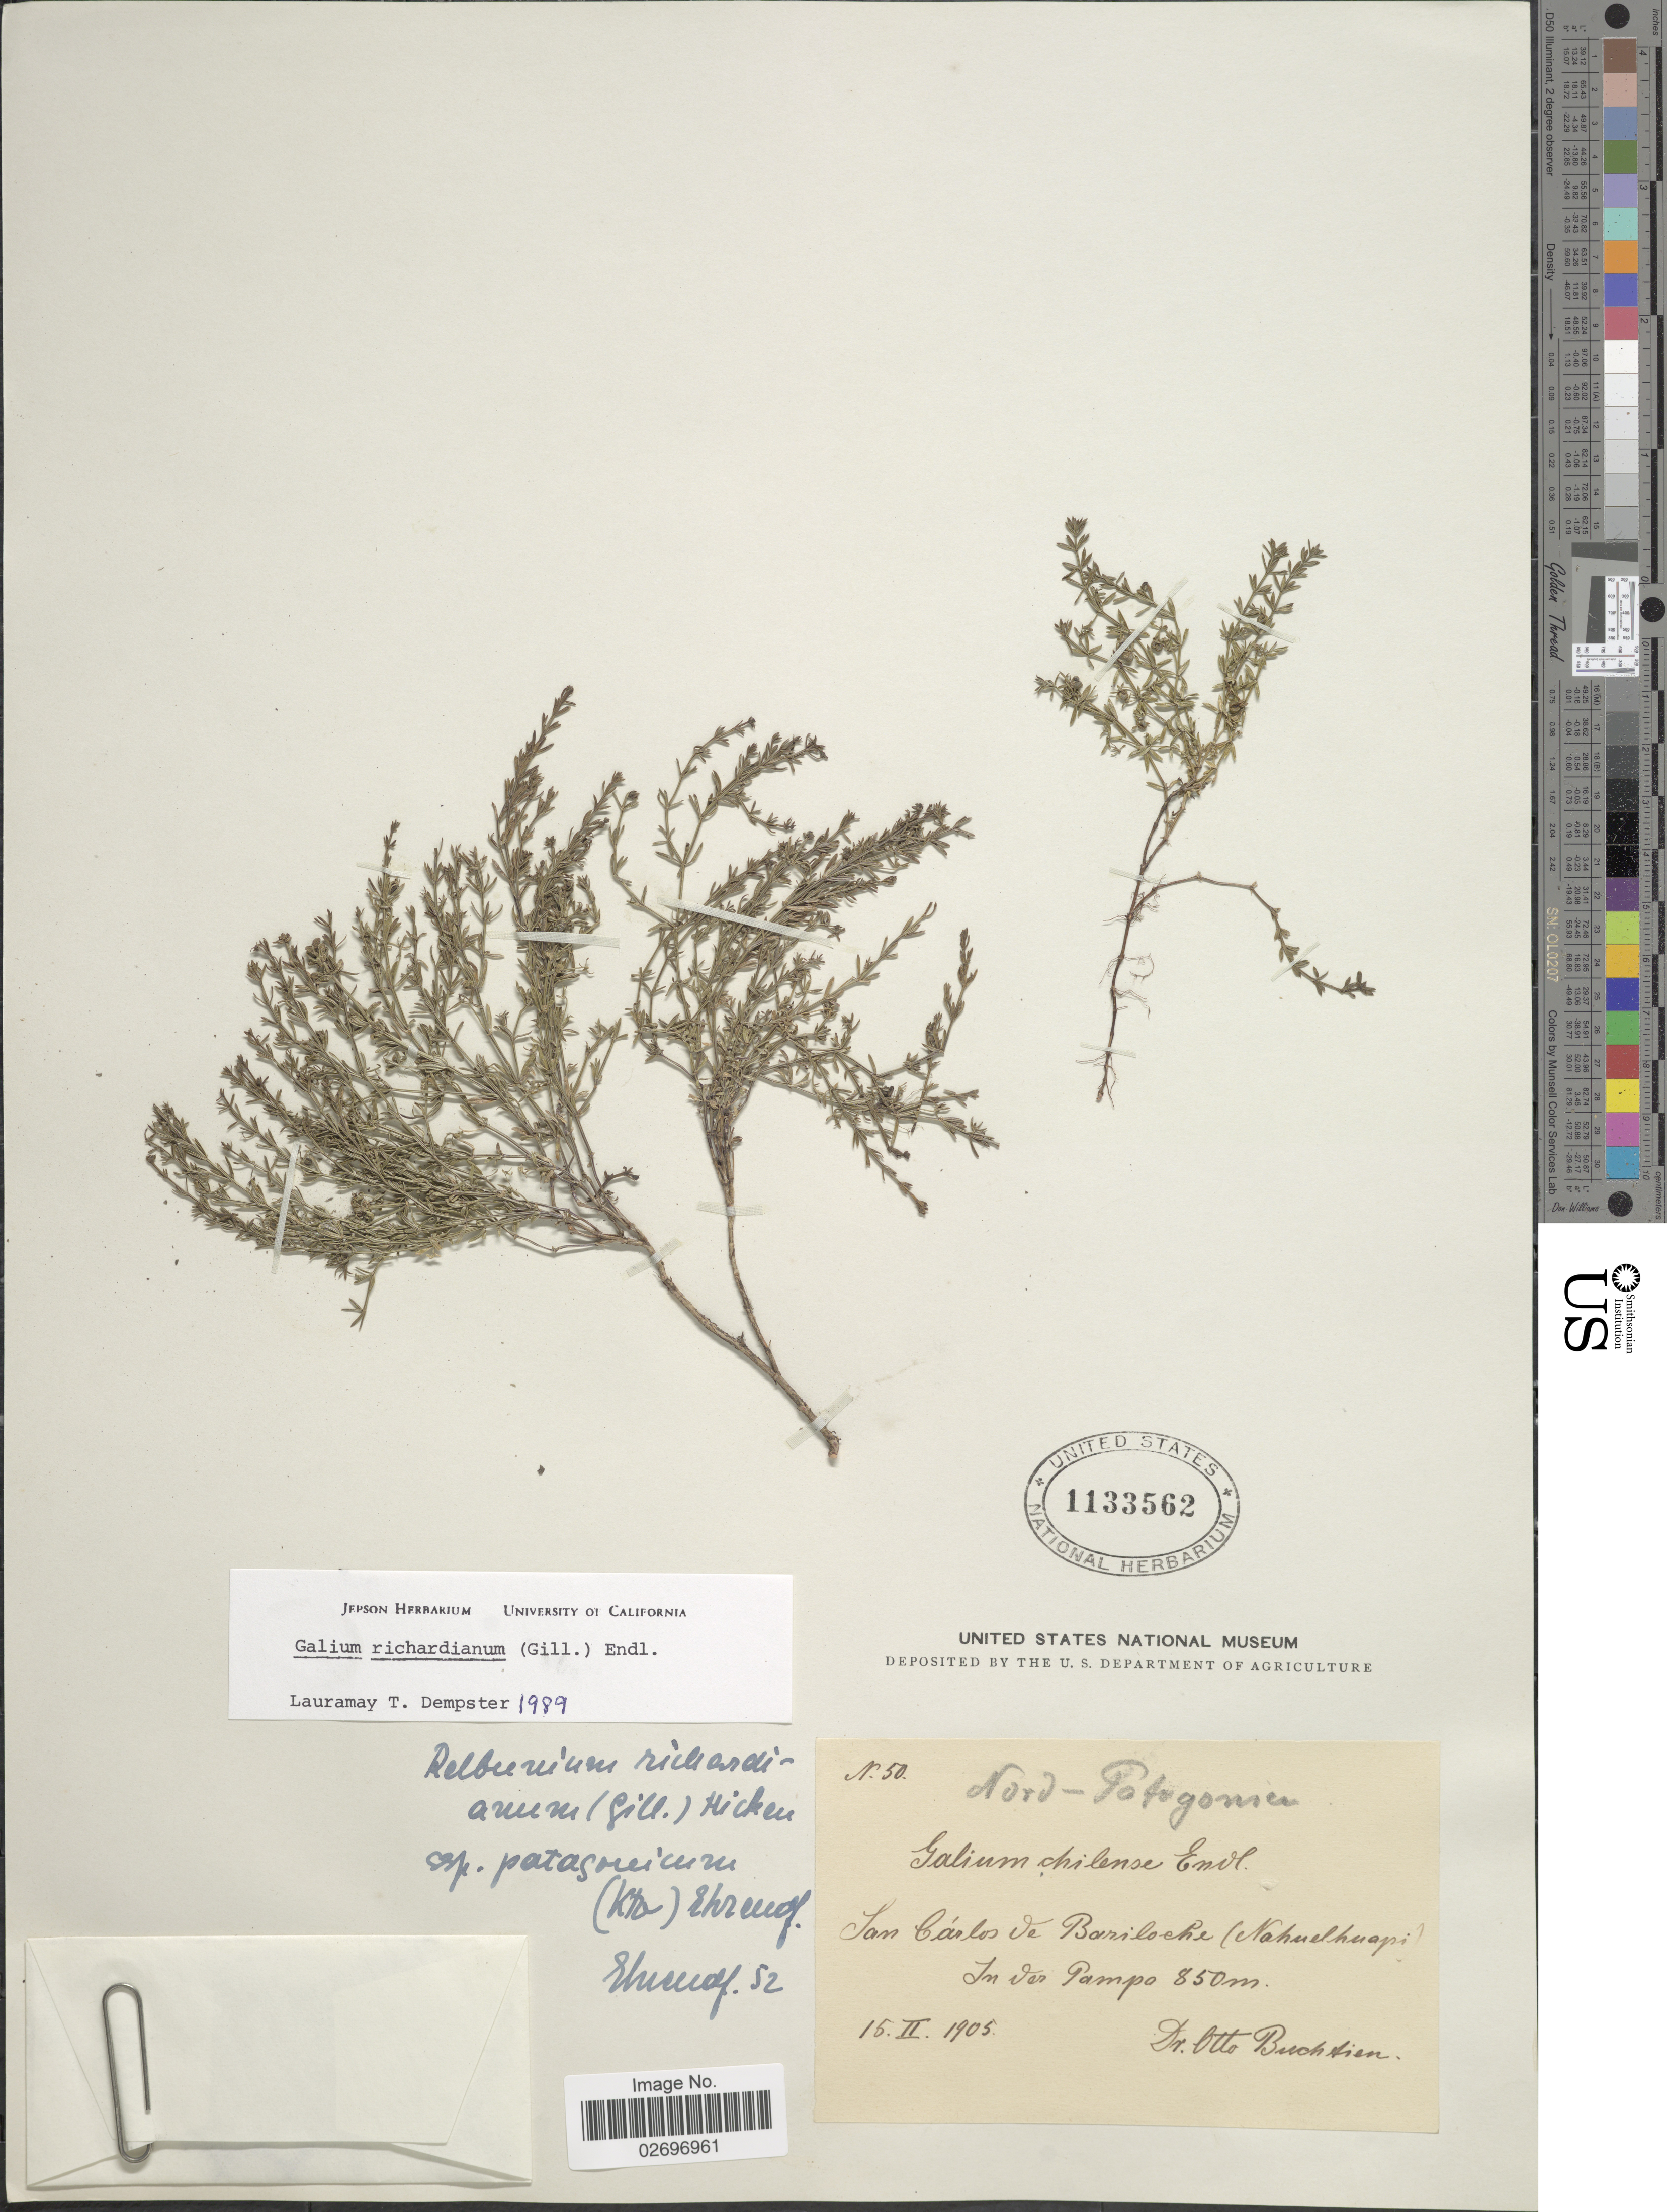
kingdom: Plantae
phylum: Tracheophyta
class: Magnoliopsida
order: Gentianales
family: Rubiaceae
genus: Galium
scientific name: Galium richardianum subsp. richardianum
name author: (Gillies ex Hook. & Arn.) Endl. ex Walp.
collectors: O. Buchtien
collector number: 50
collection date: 1905-02-15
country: Argentina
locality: Nord-Patagonia. San carlos de Bariloche (Nahuelhuapi). Auf des Pampa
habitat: In der Pampa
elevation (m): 850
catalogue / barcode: US 1133562